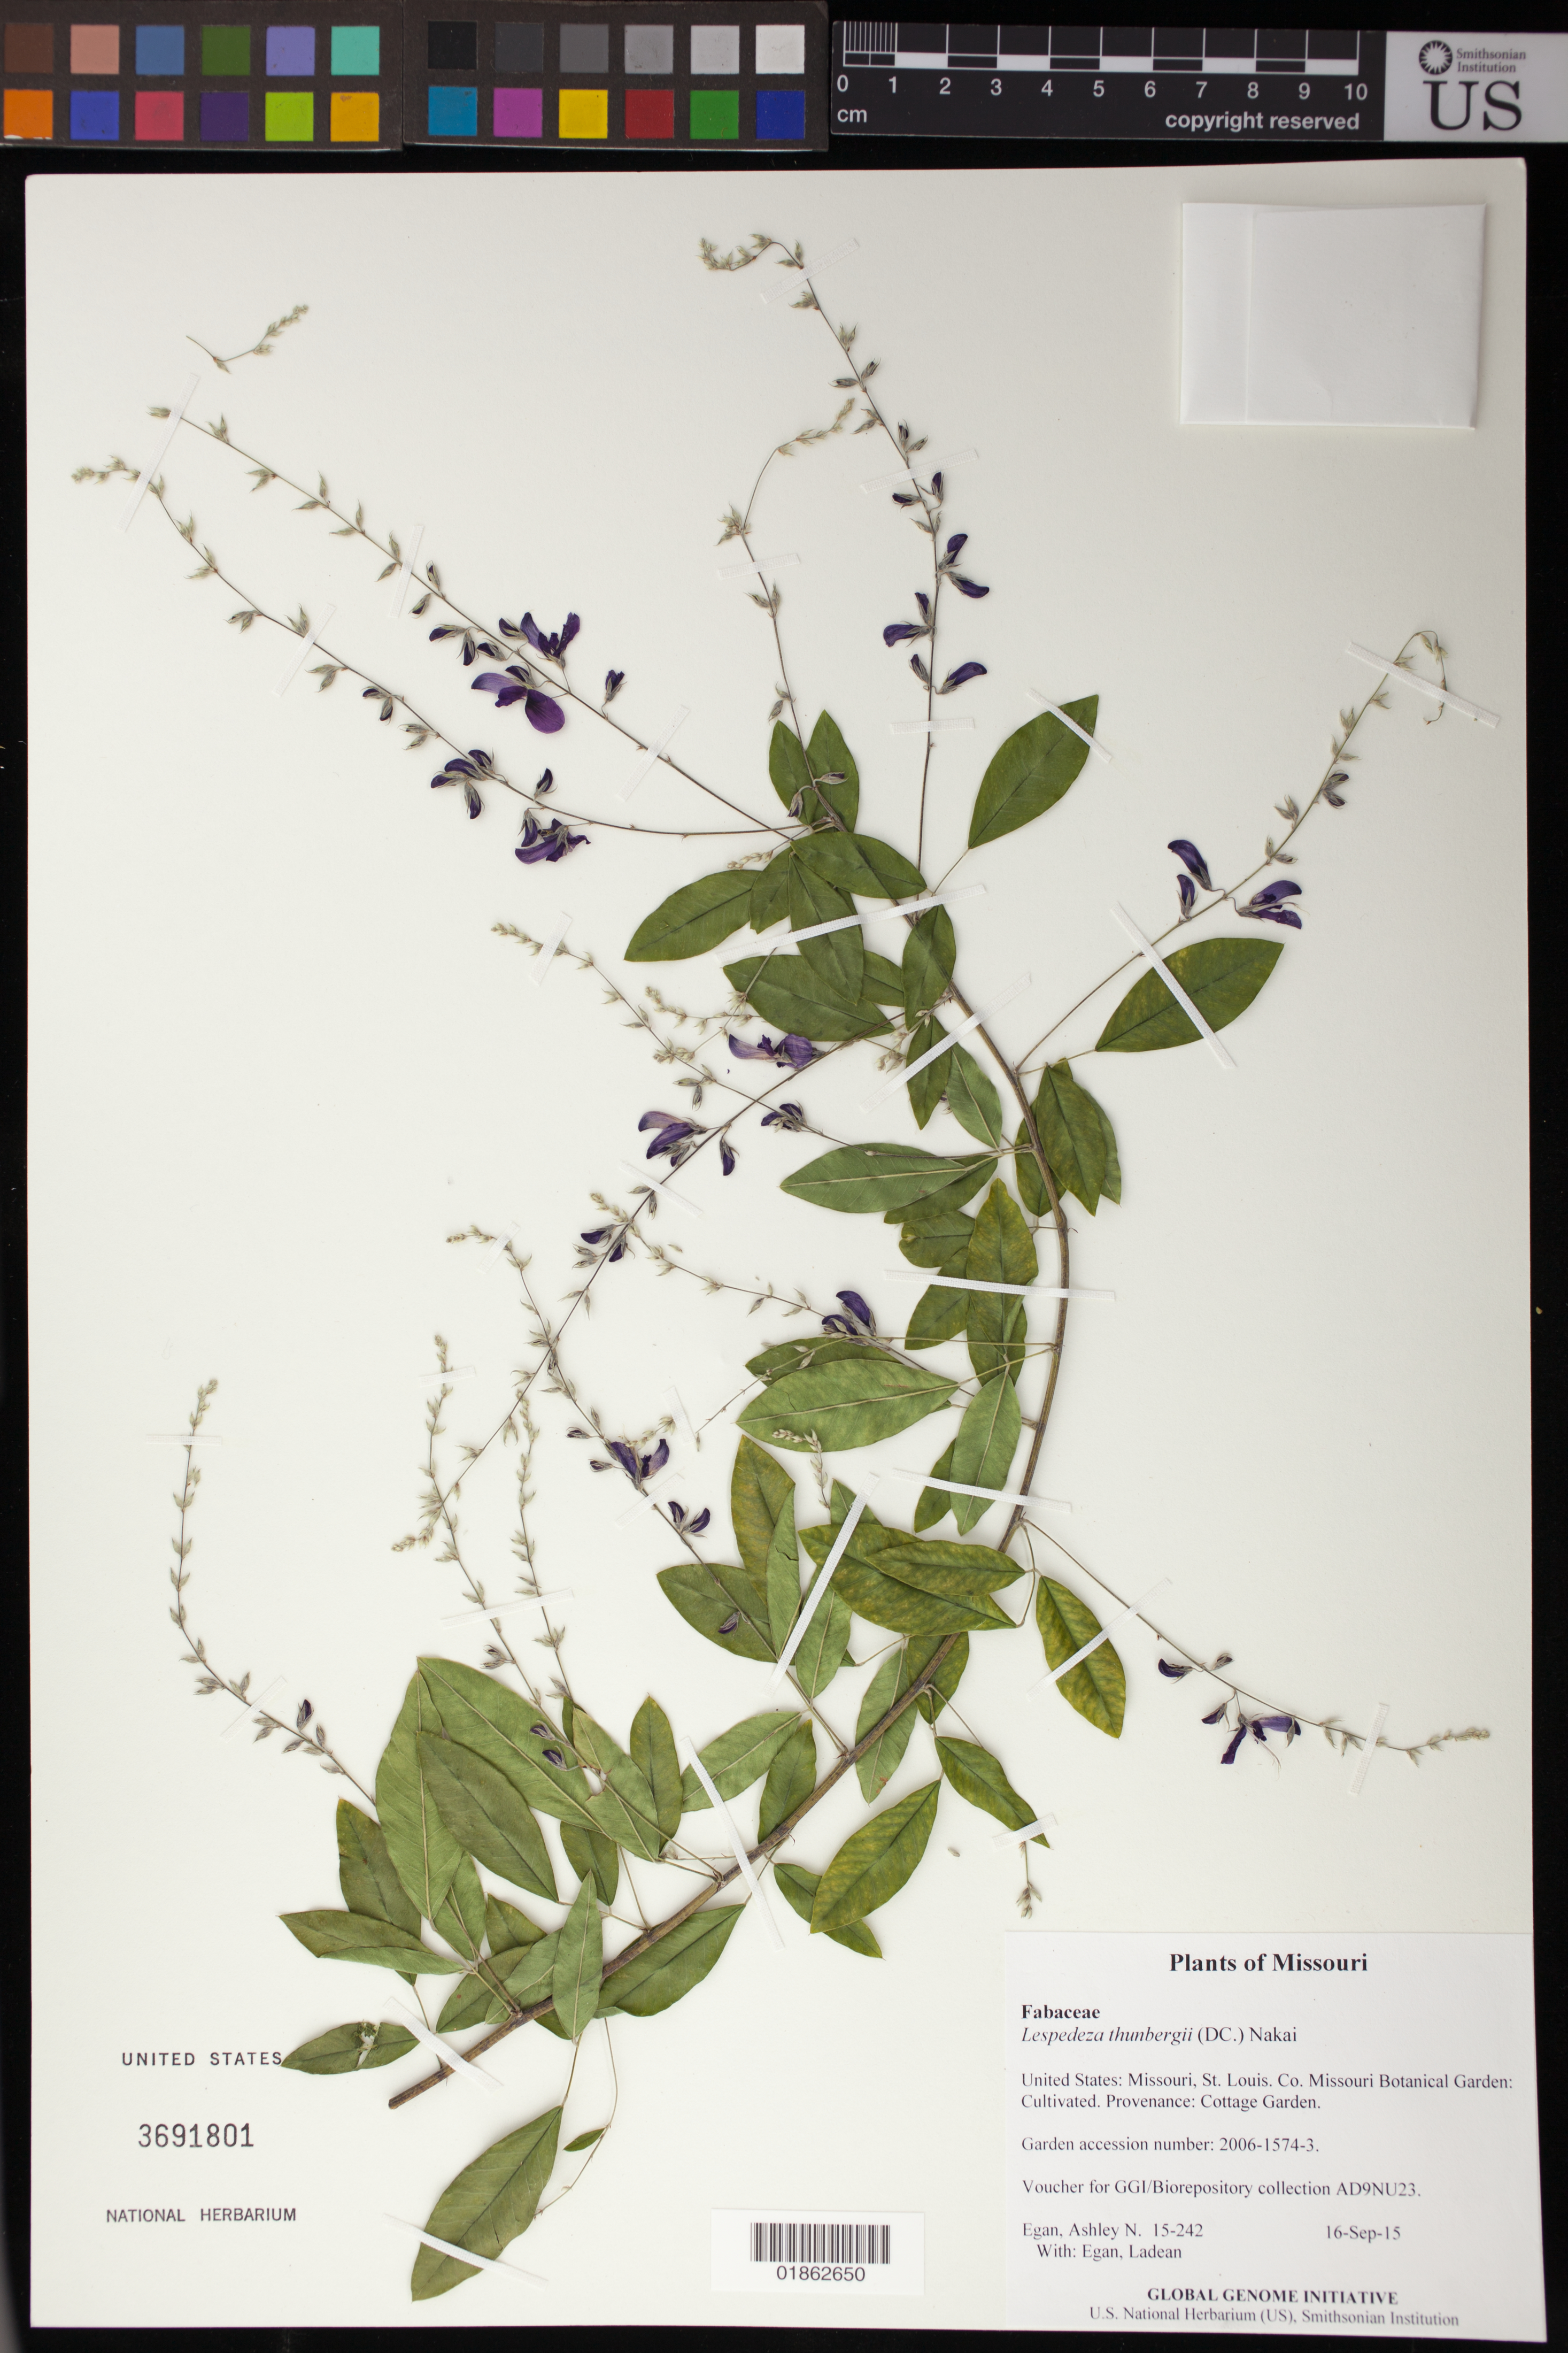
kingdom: Plantae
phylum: Tracheophyta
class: Magnoliopsida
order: Fabales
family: Fabaceae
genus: Lespedeza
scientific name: Lespedeza thunbergii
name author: (DC.) Nakai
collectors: A. N. Egan & L. Egan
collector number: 15-242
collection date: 2015-09-16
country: United States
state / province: Missouri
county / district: St. Louis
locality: Missouri Botanical Garden: Cultivated. Provenance: Cottage Garden.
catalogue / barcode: US 3691801